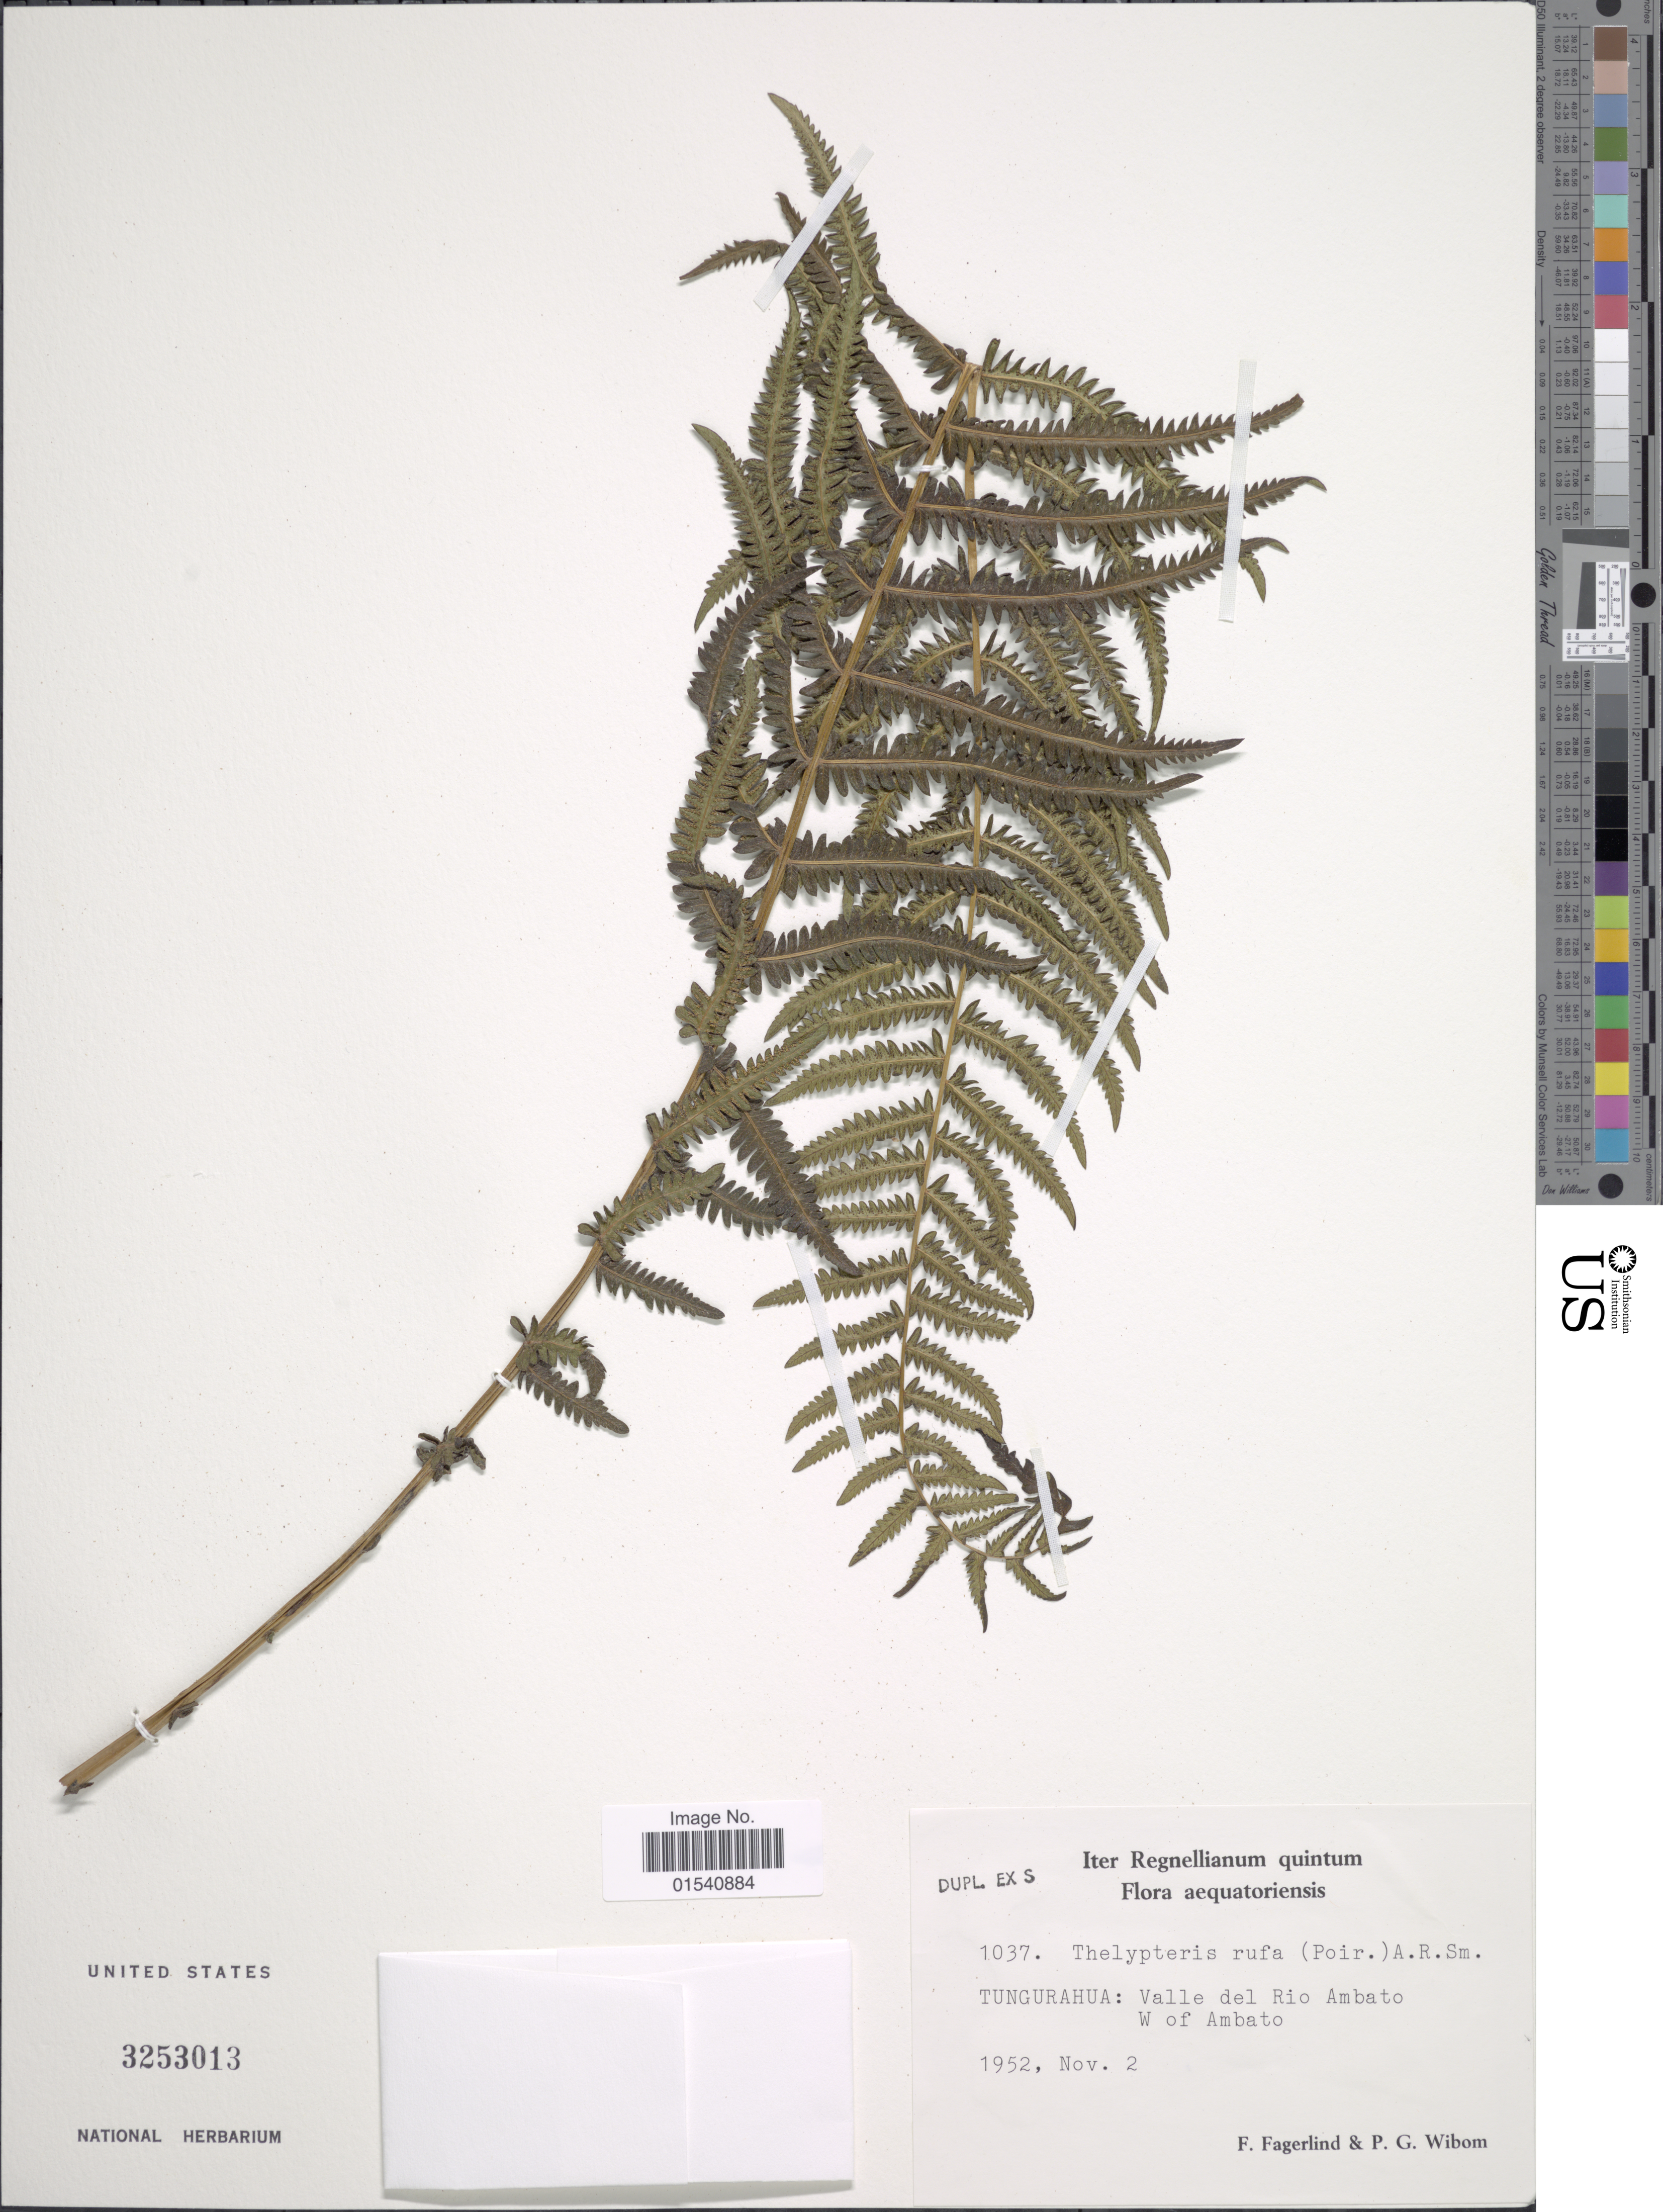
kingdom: Plantae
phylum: Tracheophyta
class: Polypodiopsida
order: Polypodiales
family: Thelypteridaceae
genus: Amauropelta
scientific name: Amauropelta rufa (Poir.) comb. nov., ined 2015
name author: (Poir.)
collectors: F. Fagerlind & P. Wibom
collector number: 1037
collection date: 1952-11-02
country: Ecuador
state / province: Tungurahua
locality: Valle del Rio Ambato W of Ambato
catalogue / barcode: US 3253013